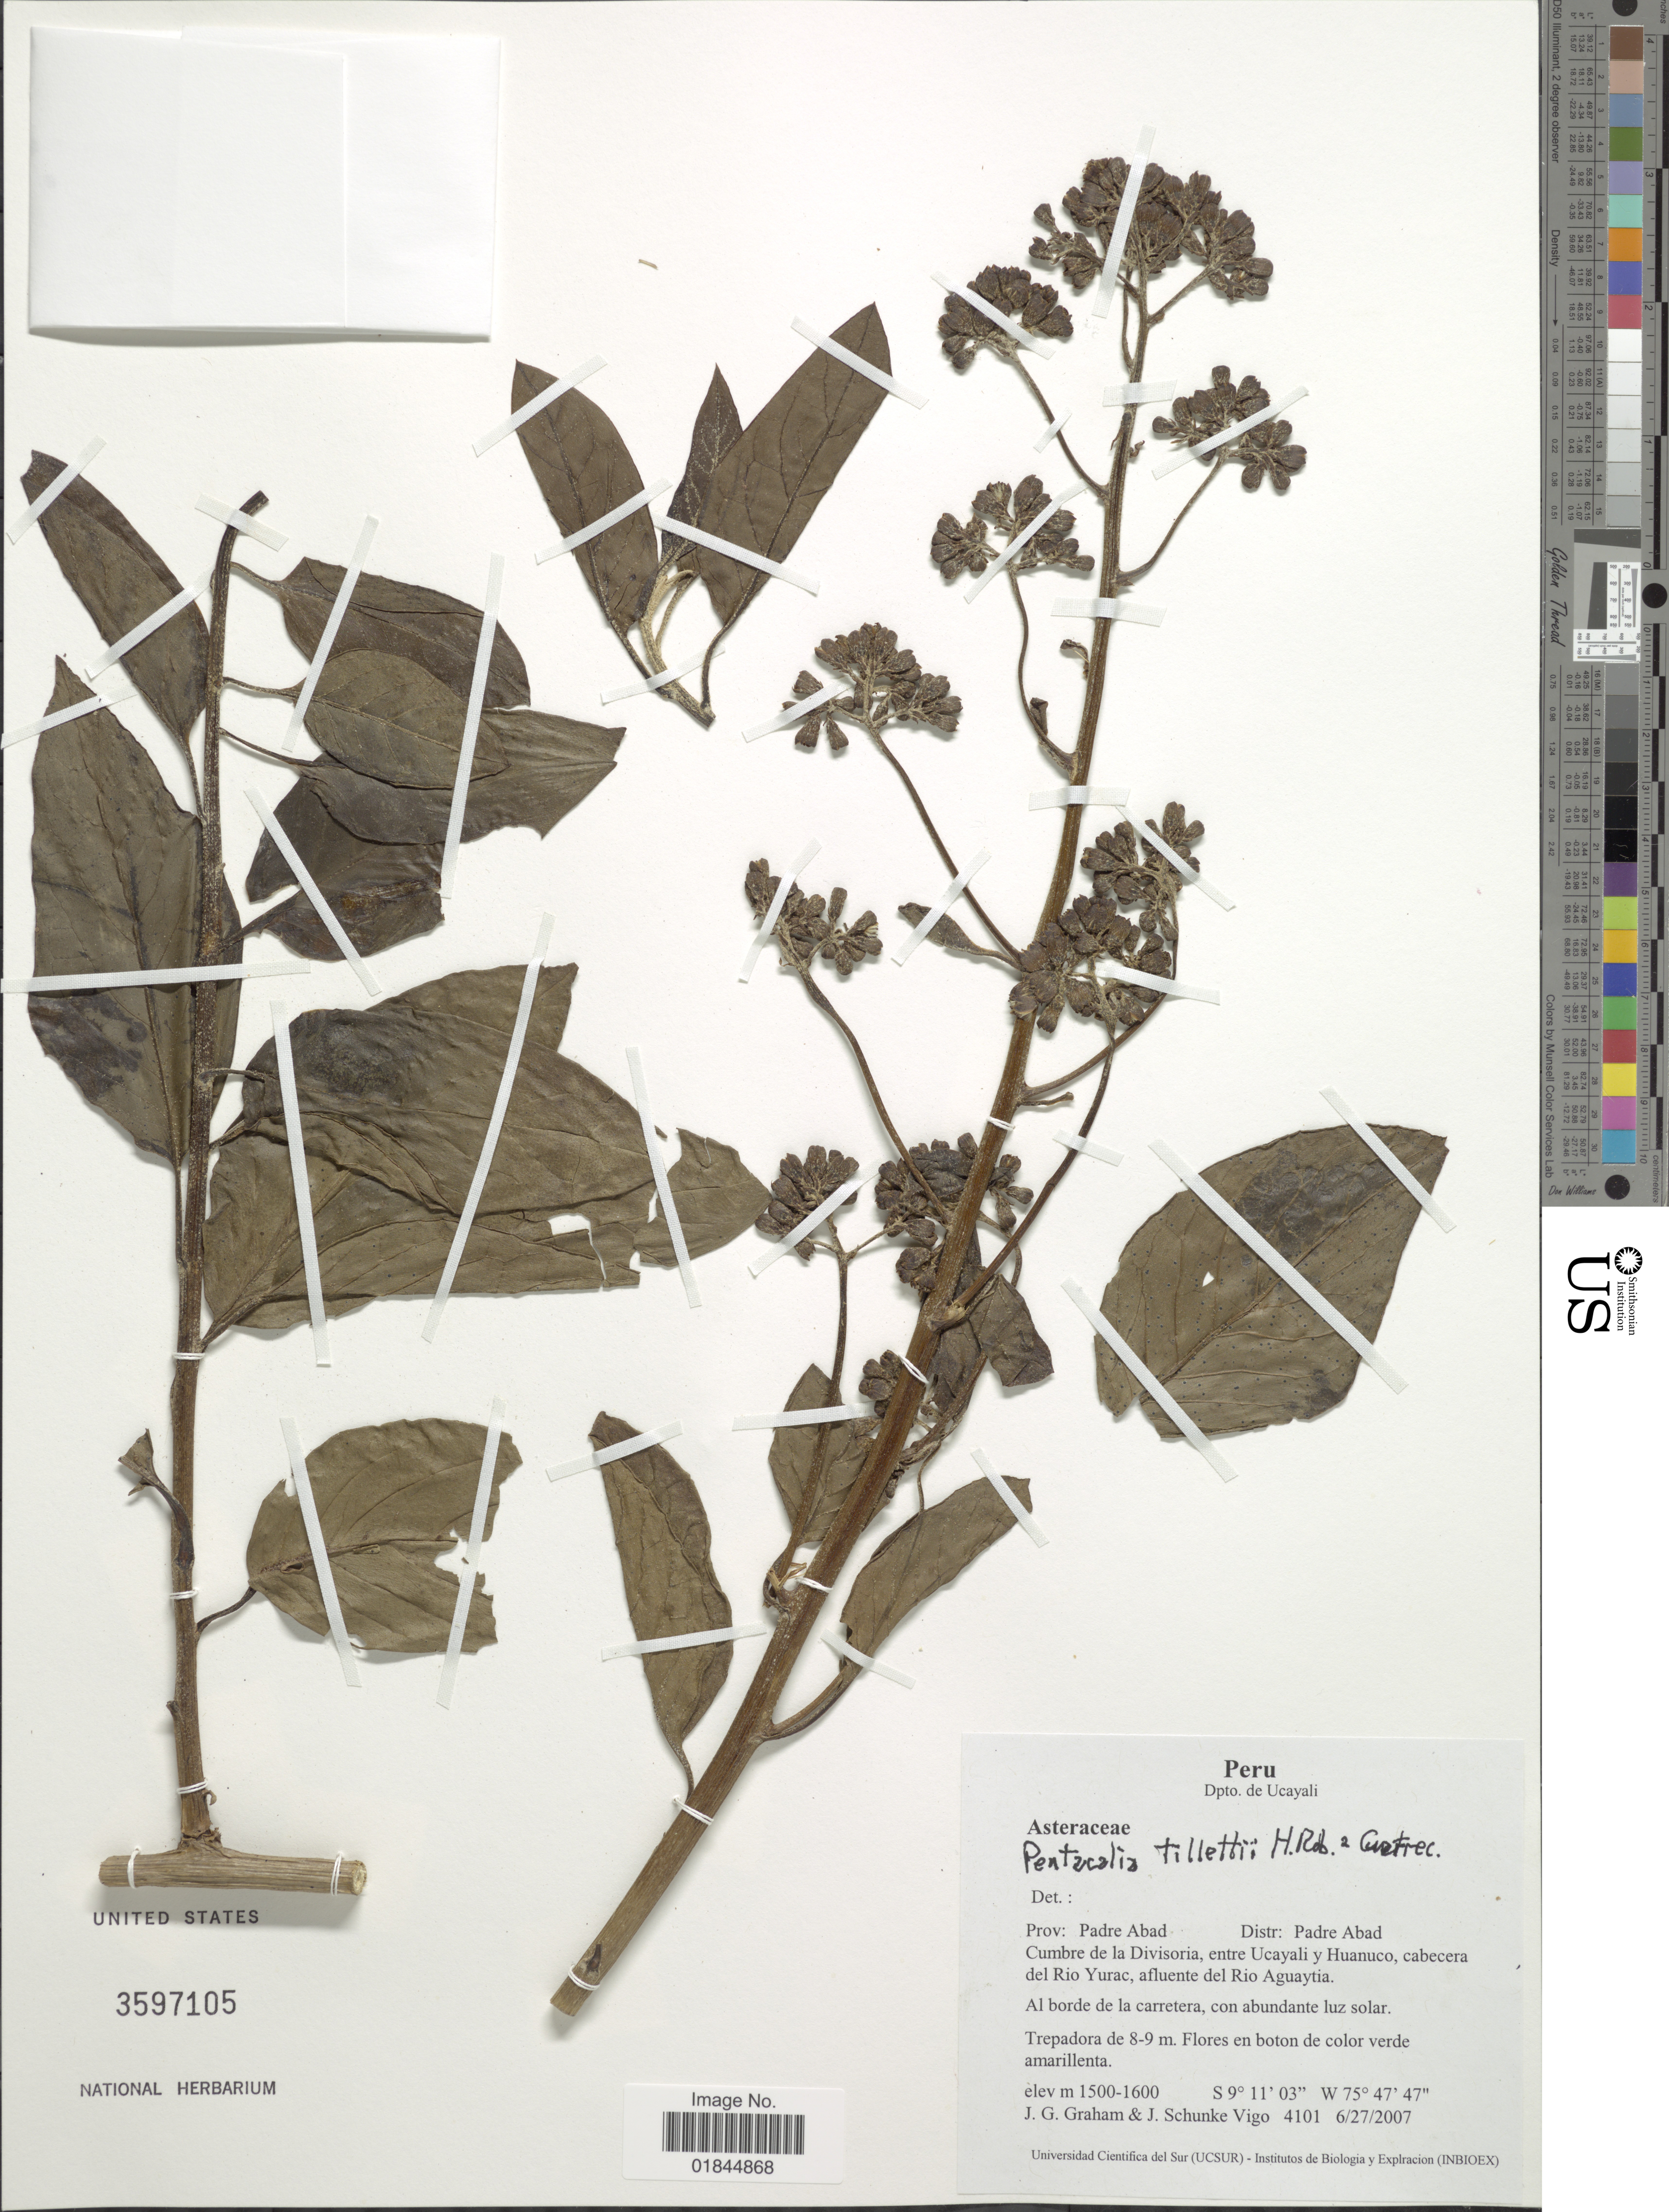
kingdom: Plantae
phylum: Tracheophyta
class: Magnoliopsida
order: Asterales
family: Asteraceae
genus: Pentacalia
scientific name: Pentacalia tillettii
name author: H. Rob. & Cuatrec.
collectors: J. Graham & J. Schunke Vigo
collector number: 4101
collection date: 2007-06-27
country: Peru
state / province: Ucayali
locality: Dpto. de Ucayali. Prov: Padre Abad Distr: Padre Abad. Cumbre de la Divisoria, entre Ucayali y Huanuco, cabecera del Rio Yurac, afluente del Rio Aguaytia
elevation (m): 1500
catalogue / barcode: US 3597105